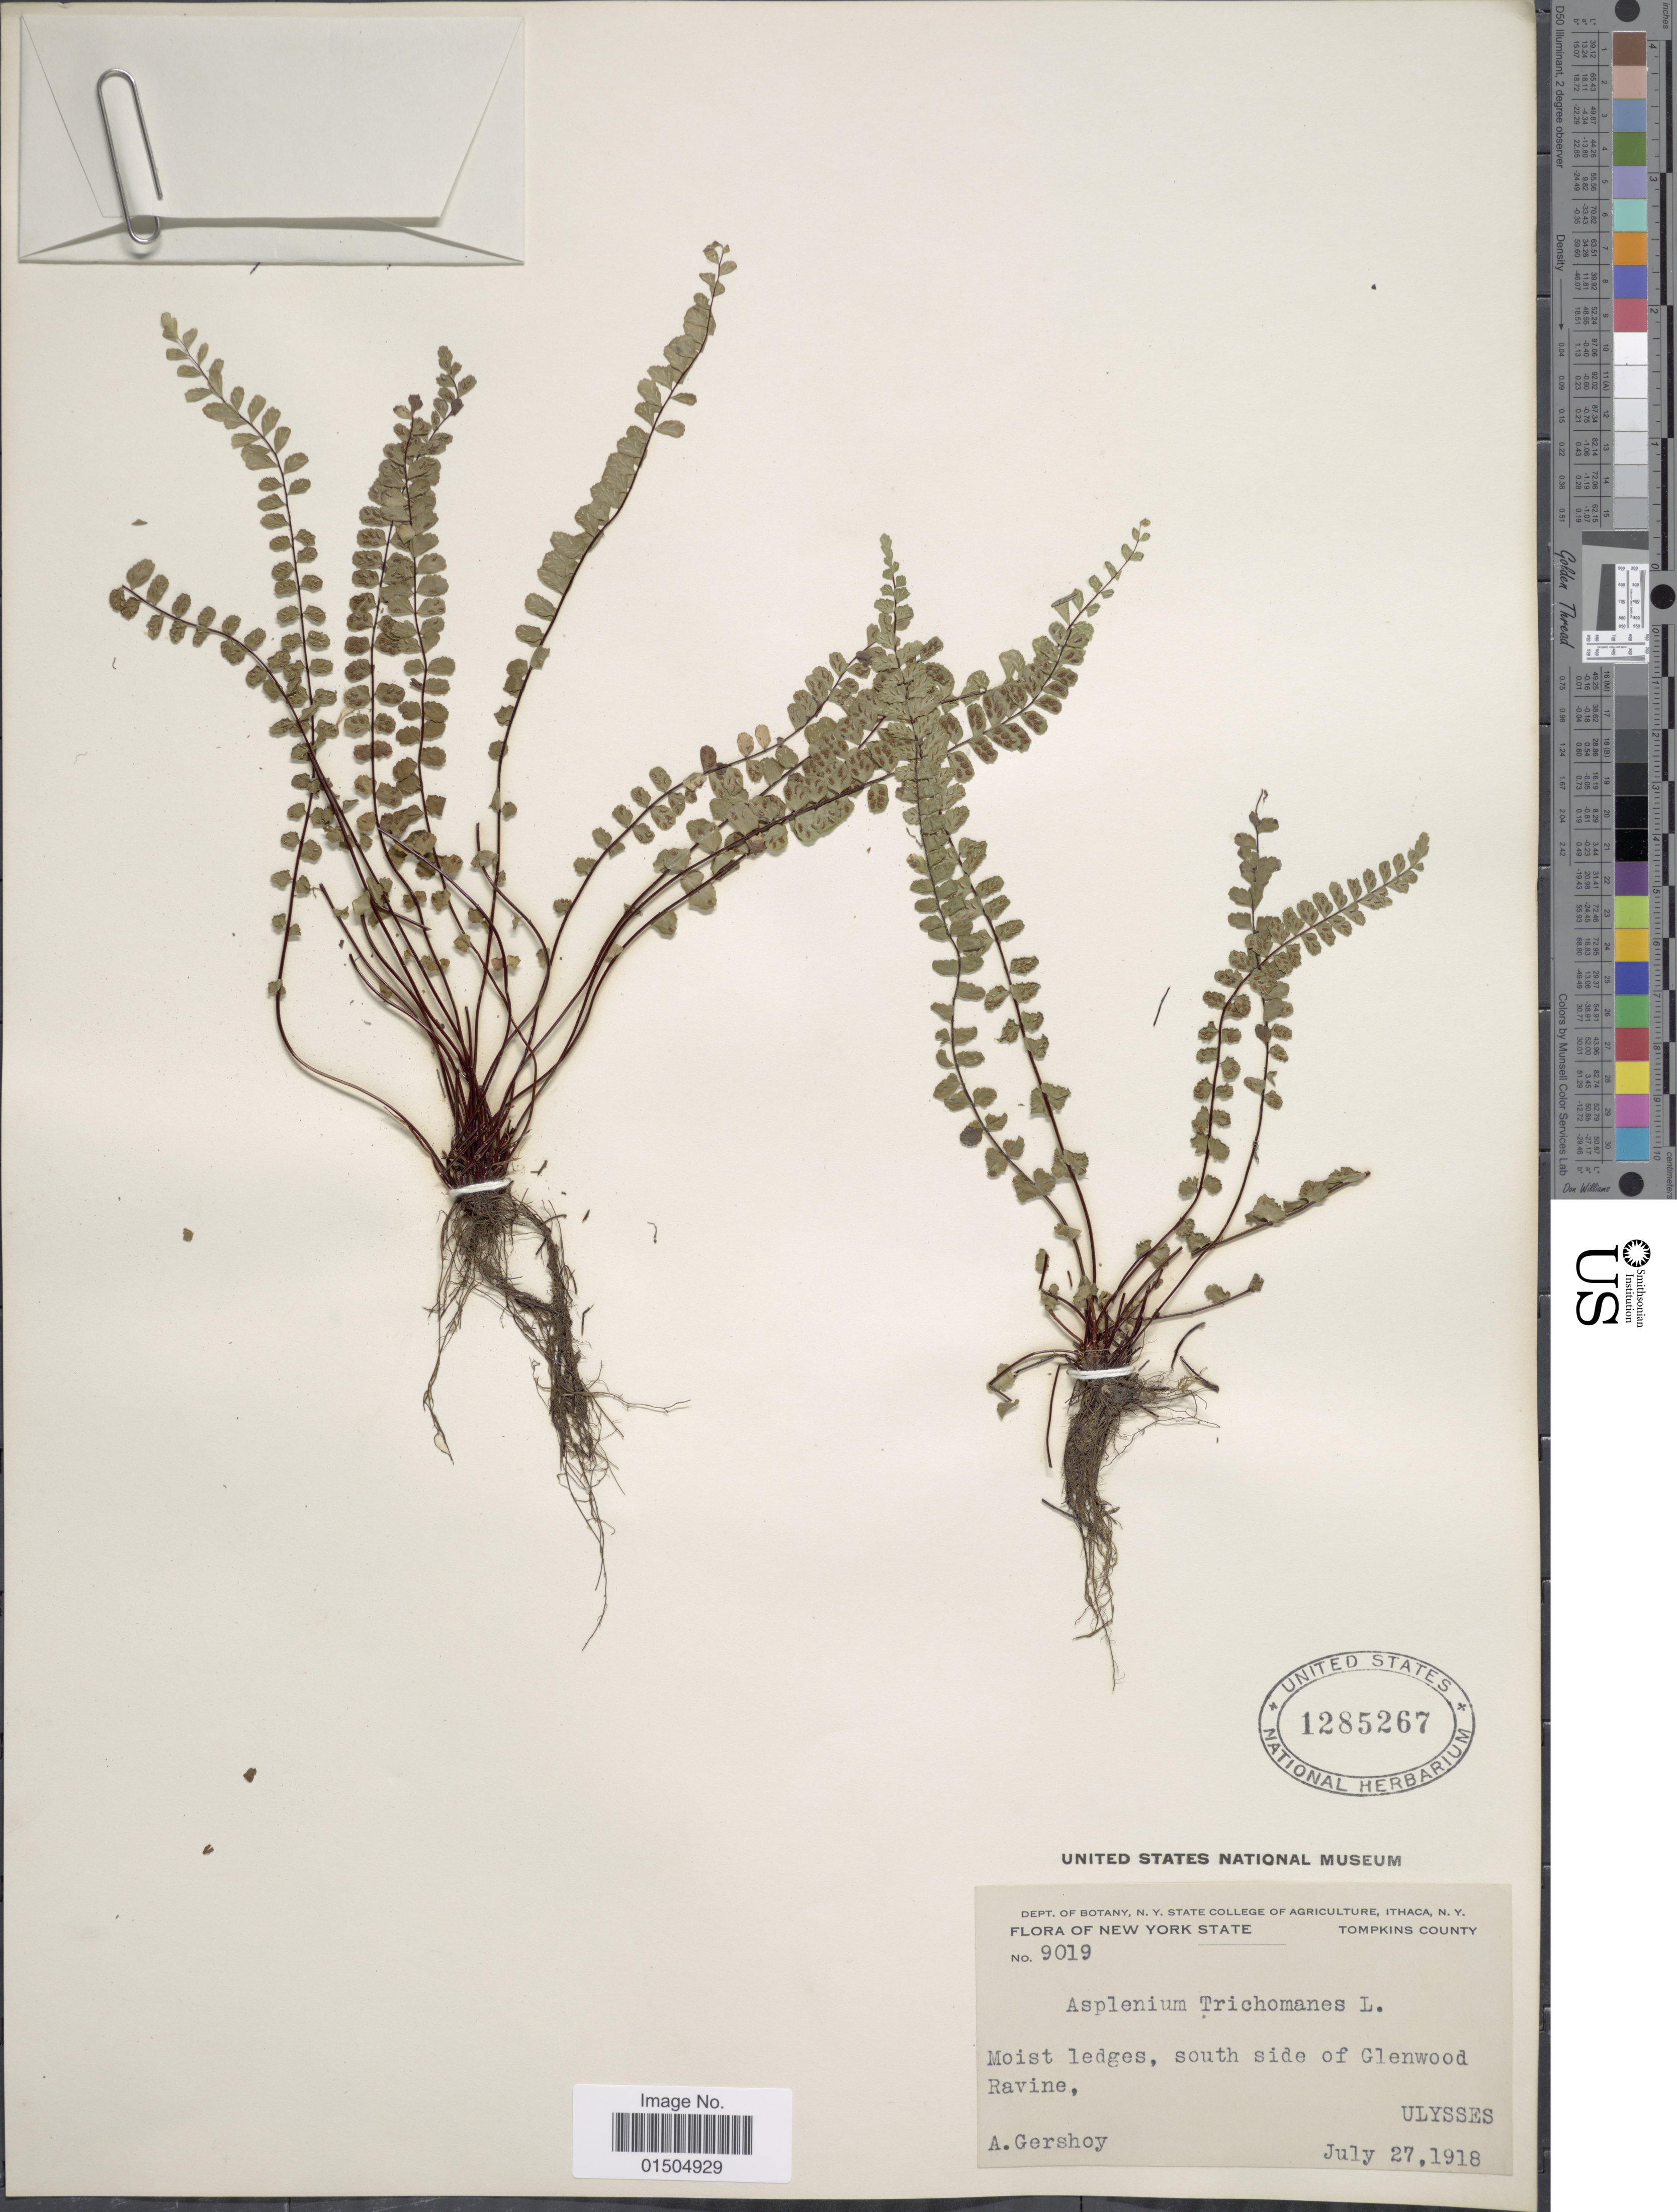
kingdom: Plantae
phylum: Tracheophyta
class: Polypodiopsida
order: Polypodiales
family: Aspleniaceae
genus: Asplenium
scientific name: Asplenium trichomanes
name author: L.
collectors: A. Gershoy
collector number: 9019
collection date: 1918-07-27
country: United States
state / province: New York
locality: Tompkins County. Moist ledges, south side of Glenwood Ravine, Ulysses.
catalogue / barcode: US 1285267